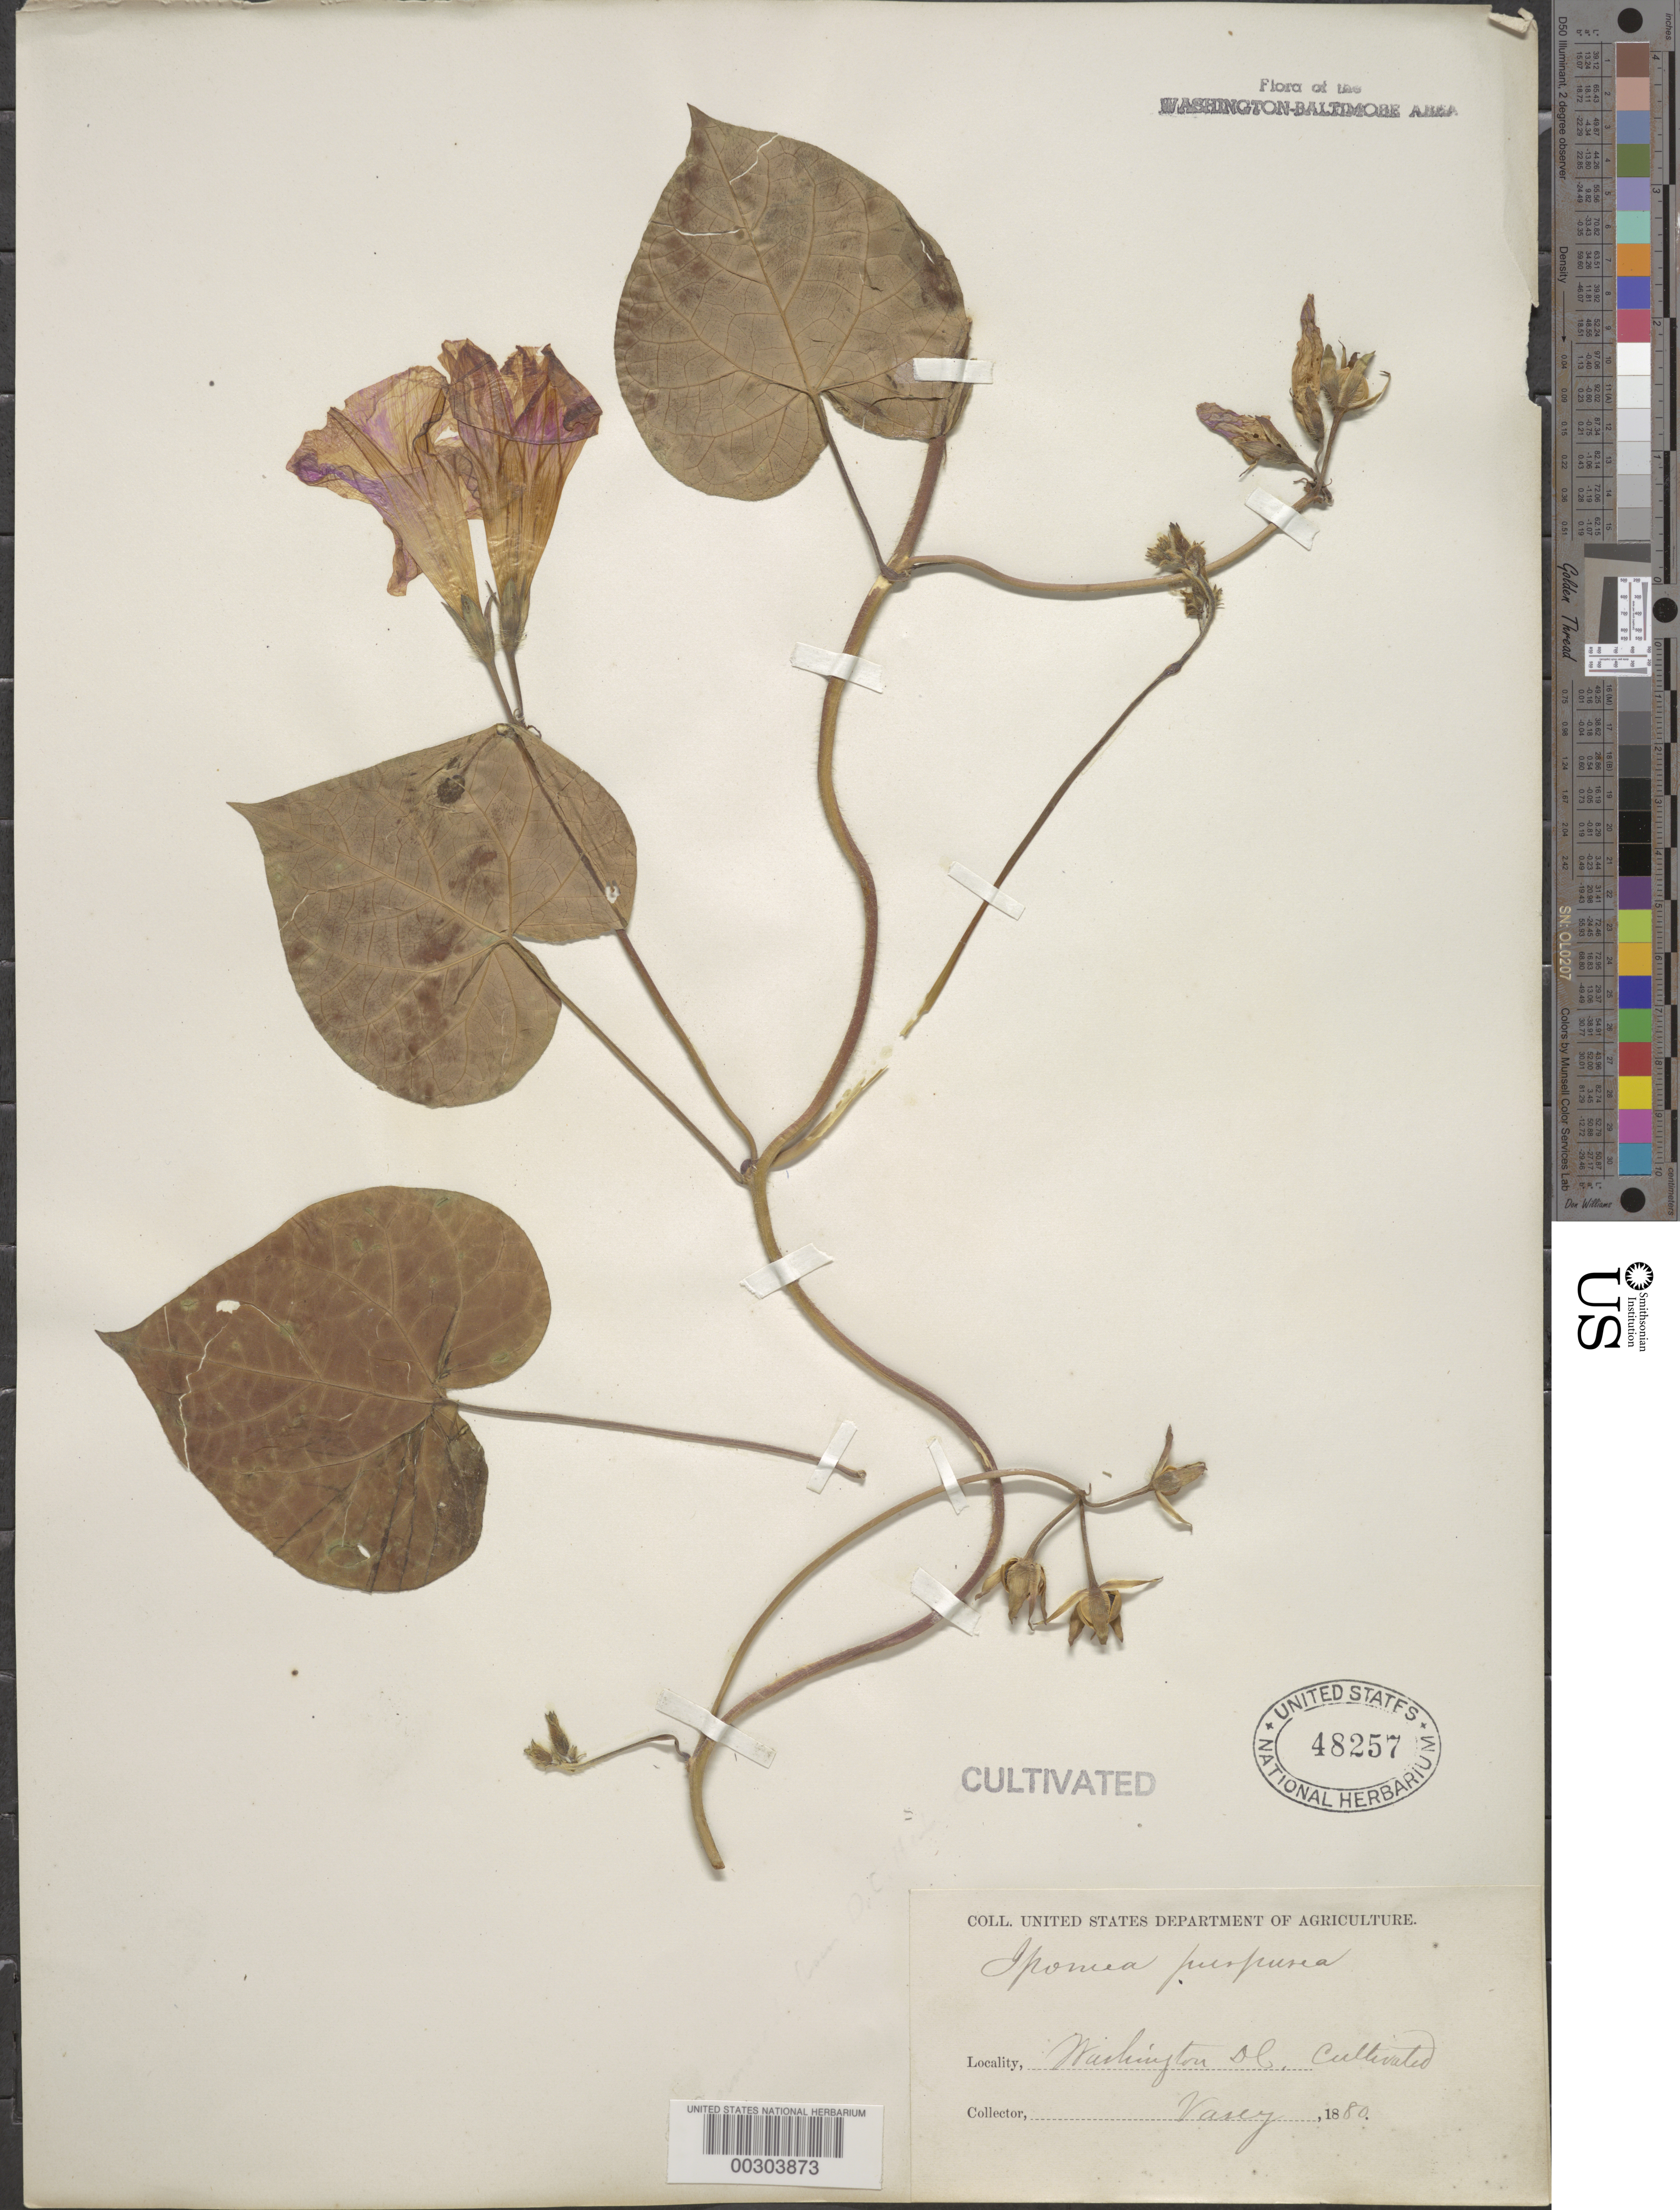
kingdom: Plantae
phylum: Tracheophyta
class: Magnoliopsida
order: Solanales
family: Convolvulaceae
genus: Ipomoea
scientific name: Ipomoea purpurea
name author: (L.) Roth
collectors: G. R. Vasey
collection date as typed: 1880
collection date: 1880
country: United States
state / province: District of Columbia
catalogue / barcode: US 48257